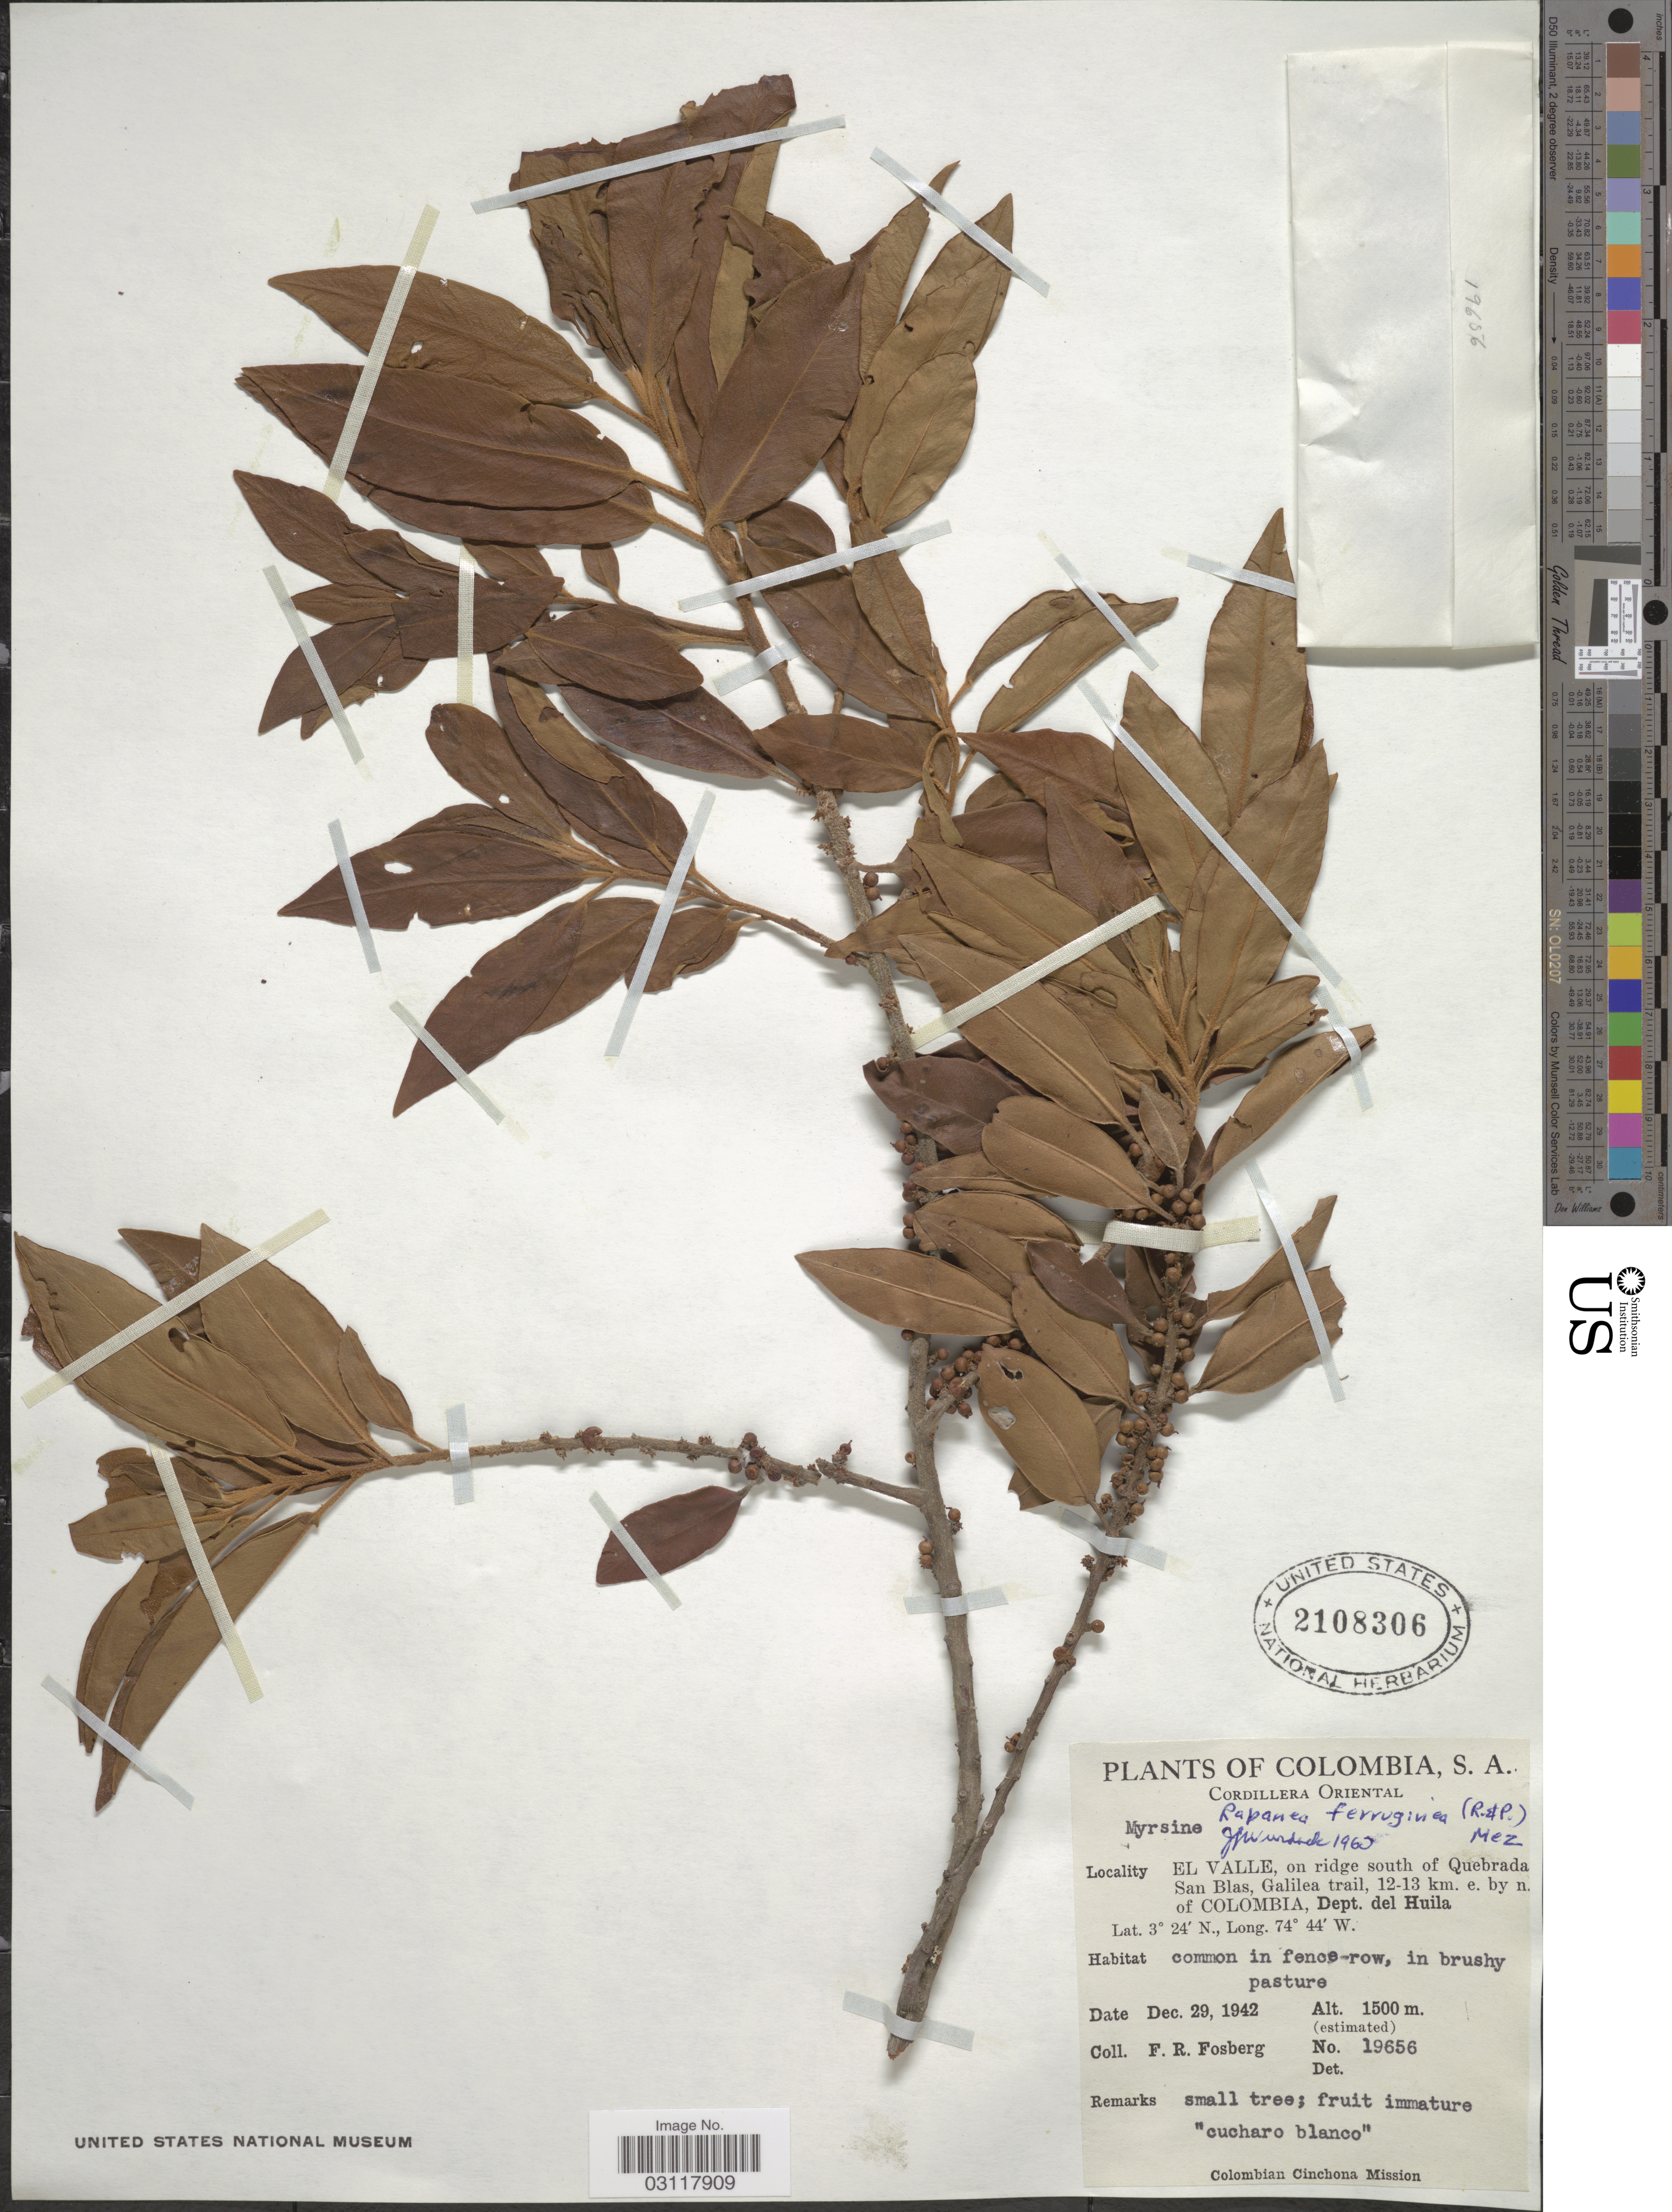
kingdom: Plantae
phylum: Tracheophyta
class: Magnoliopsida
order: Ericales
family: Primulaceae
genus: Rapanea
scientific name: Rapanea ferruginea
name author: (Ruiz & Pav.) Mez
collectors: F. R. Fosberg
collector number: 19656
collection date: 1942-12-29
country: Colombia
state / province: Valle del Cauca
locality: Cordillera Oriental. El Valle, on ridge south of Quebrada San Blas, Galilea trail, 12-13 km. e. b y n. of Colombia. Dept. del Huila.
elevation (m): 1500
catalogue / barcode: US 2108306